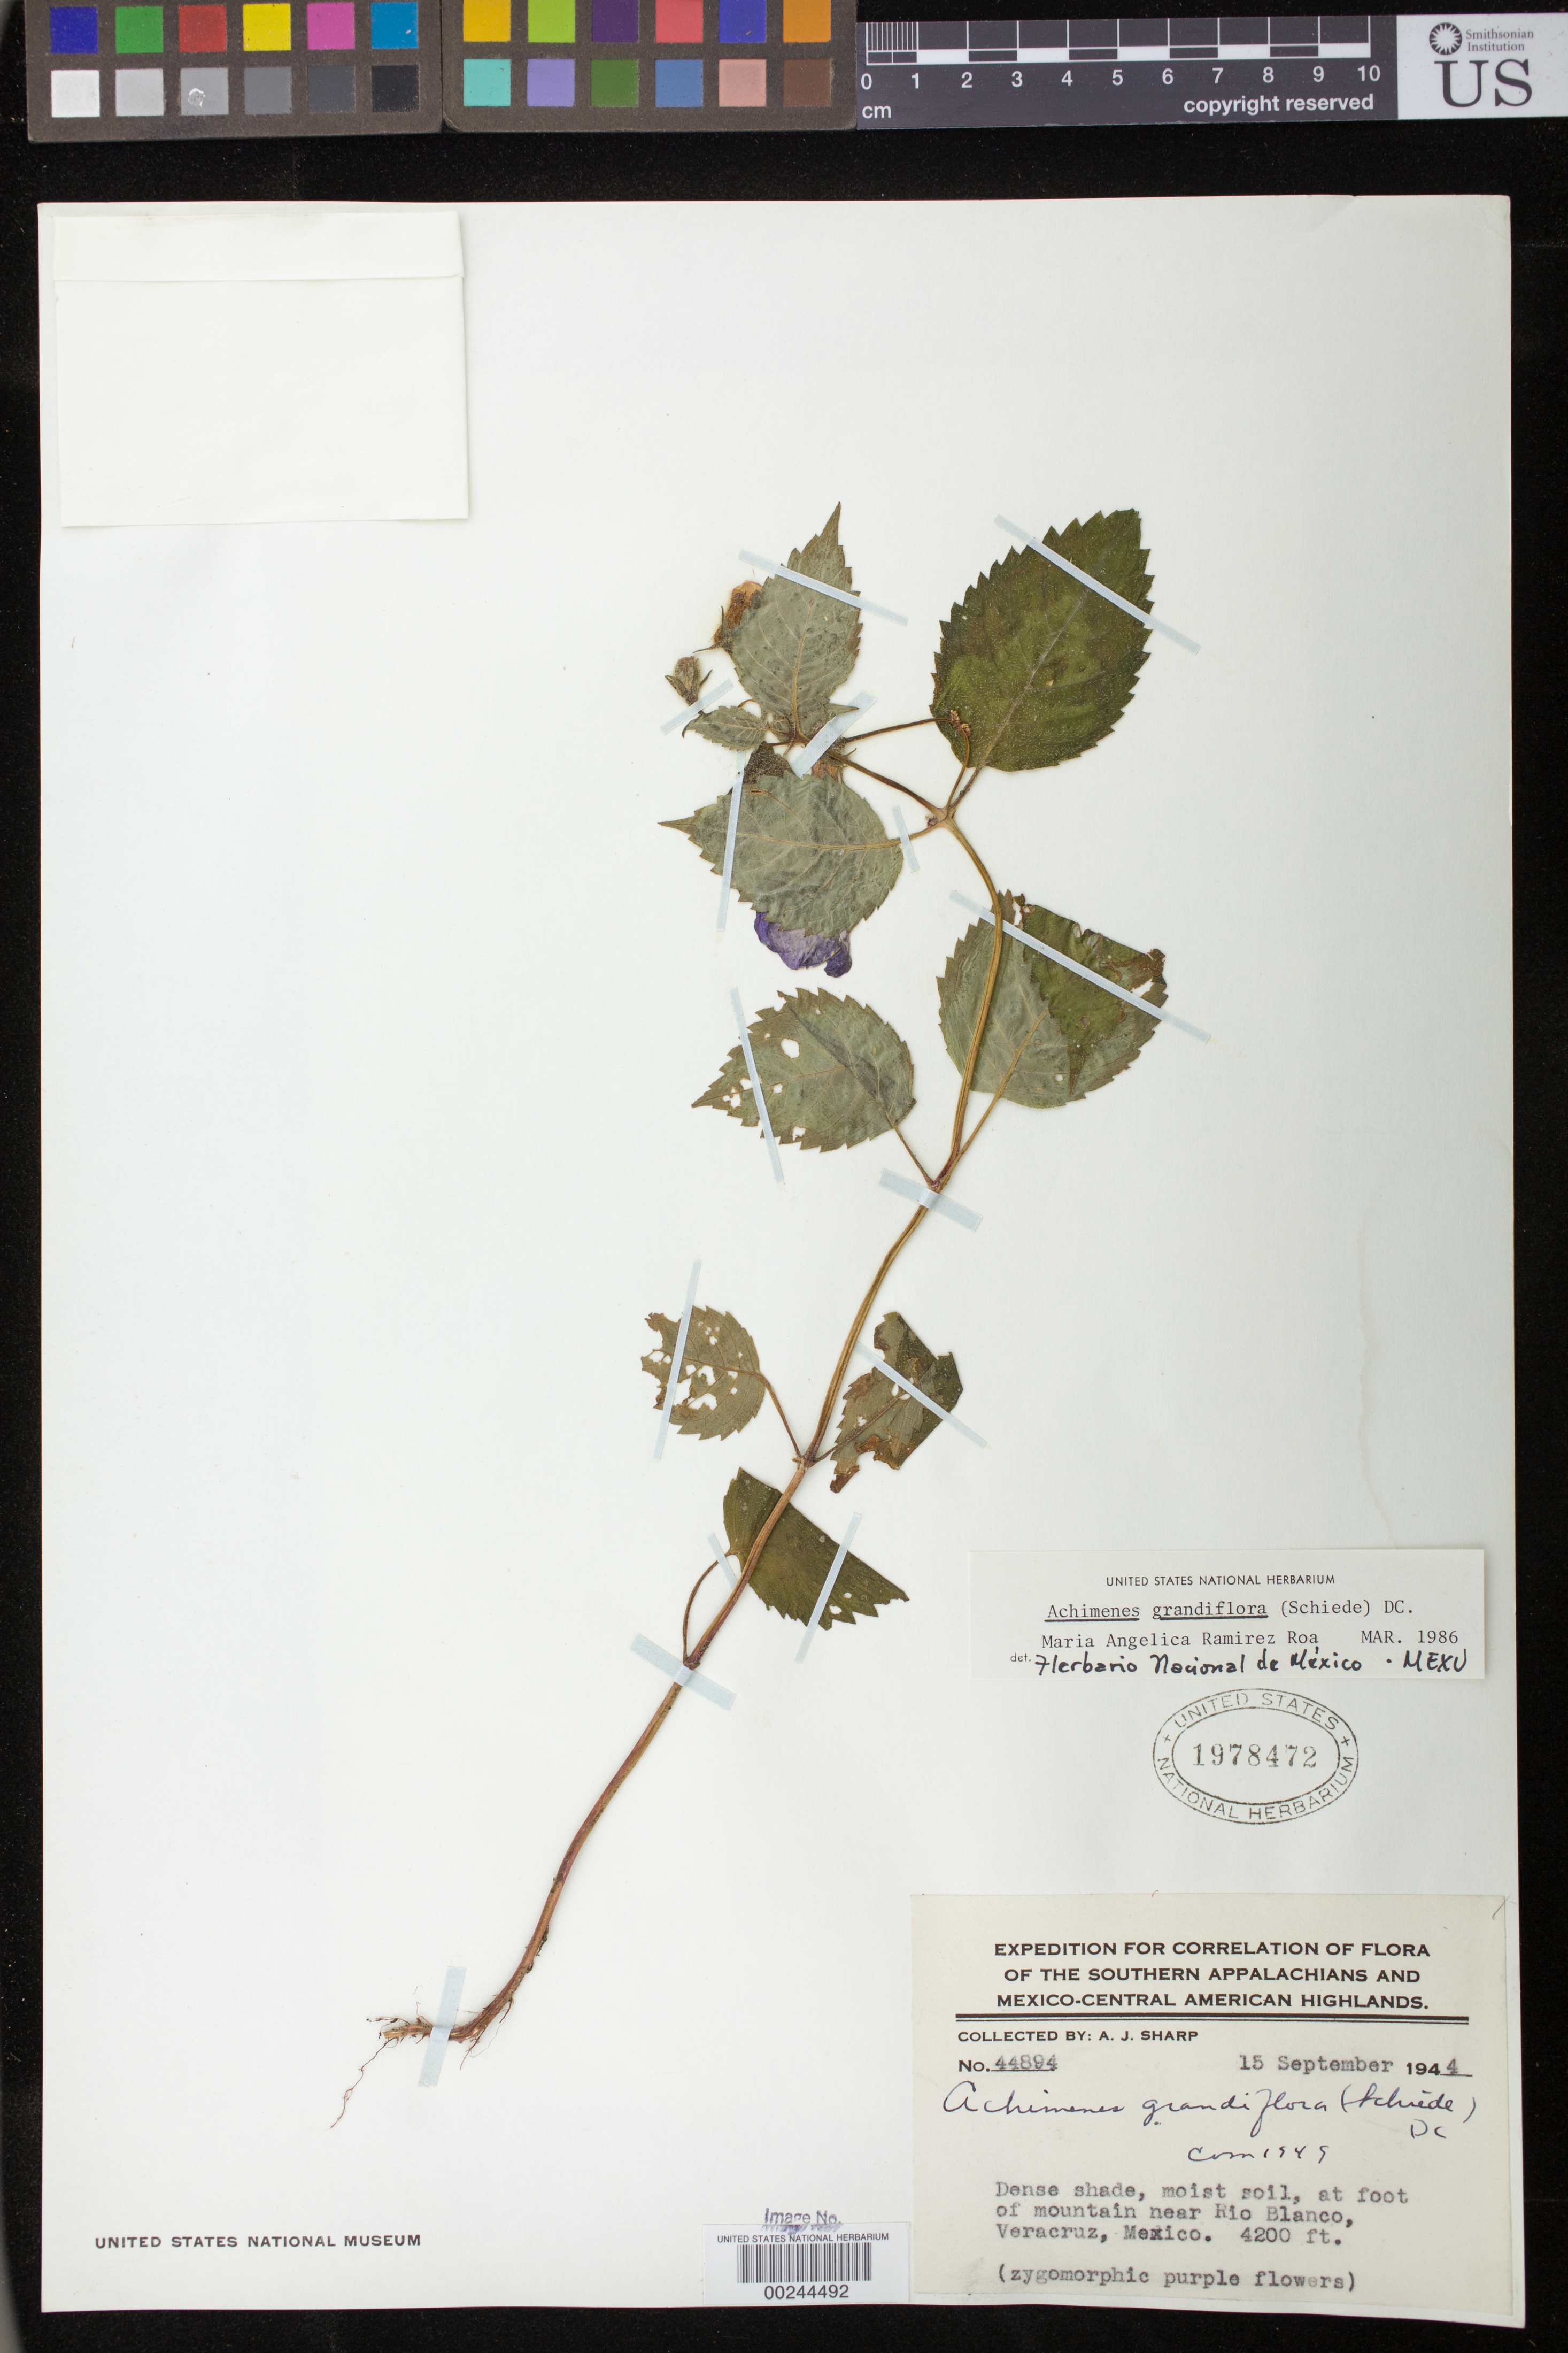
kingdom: Plantae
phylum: Tracheophyta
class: Magnoliopsida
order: Lamiales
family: Gesneriaceae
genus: Achimenes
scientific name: Achimenes grandiflora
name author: (Schiede) DC.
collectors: A. J. Sharp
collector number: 44894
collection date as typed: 15 Sep 1944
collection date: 1944-09-15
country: Mexico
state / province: Veracruz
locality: At foot of mountain near Rio Blanco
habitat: Dense shade, moist soil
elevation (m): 1280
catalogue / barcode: US 1978472